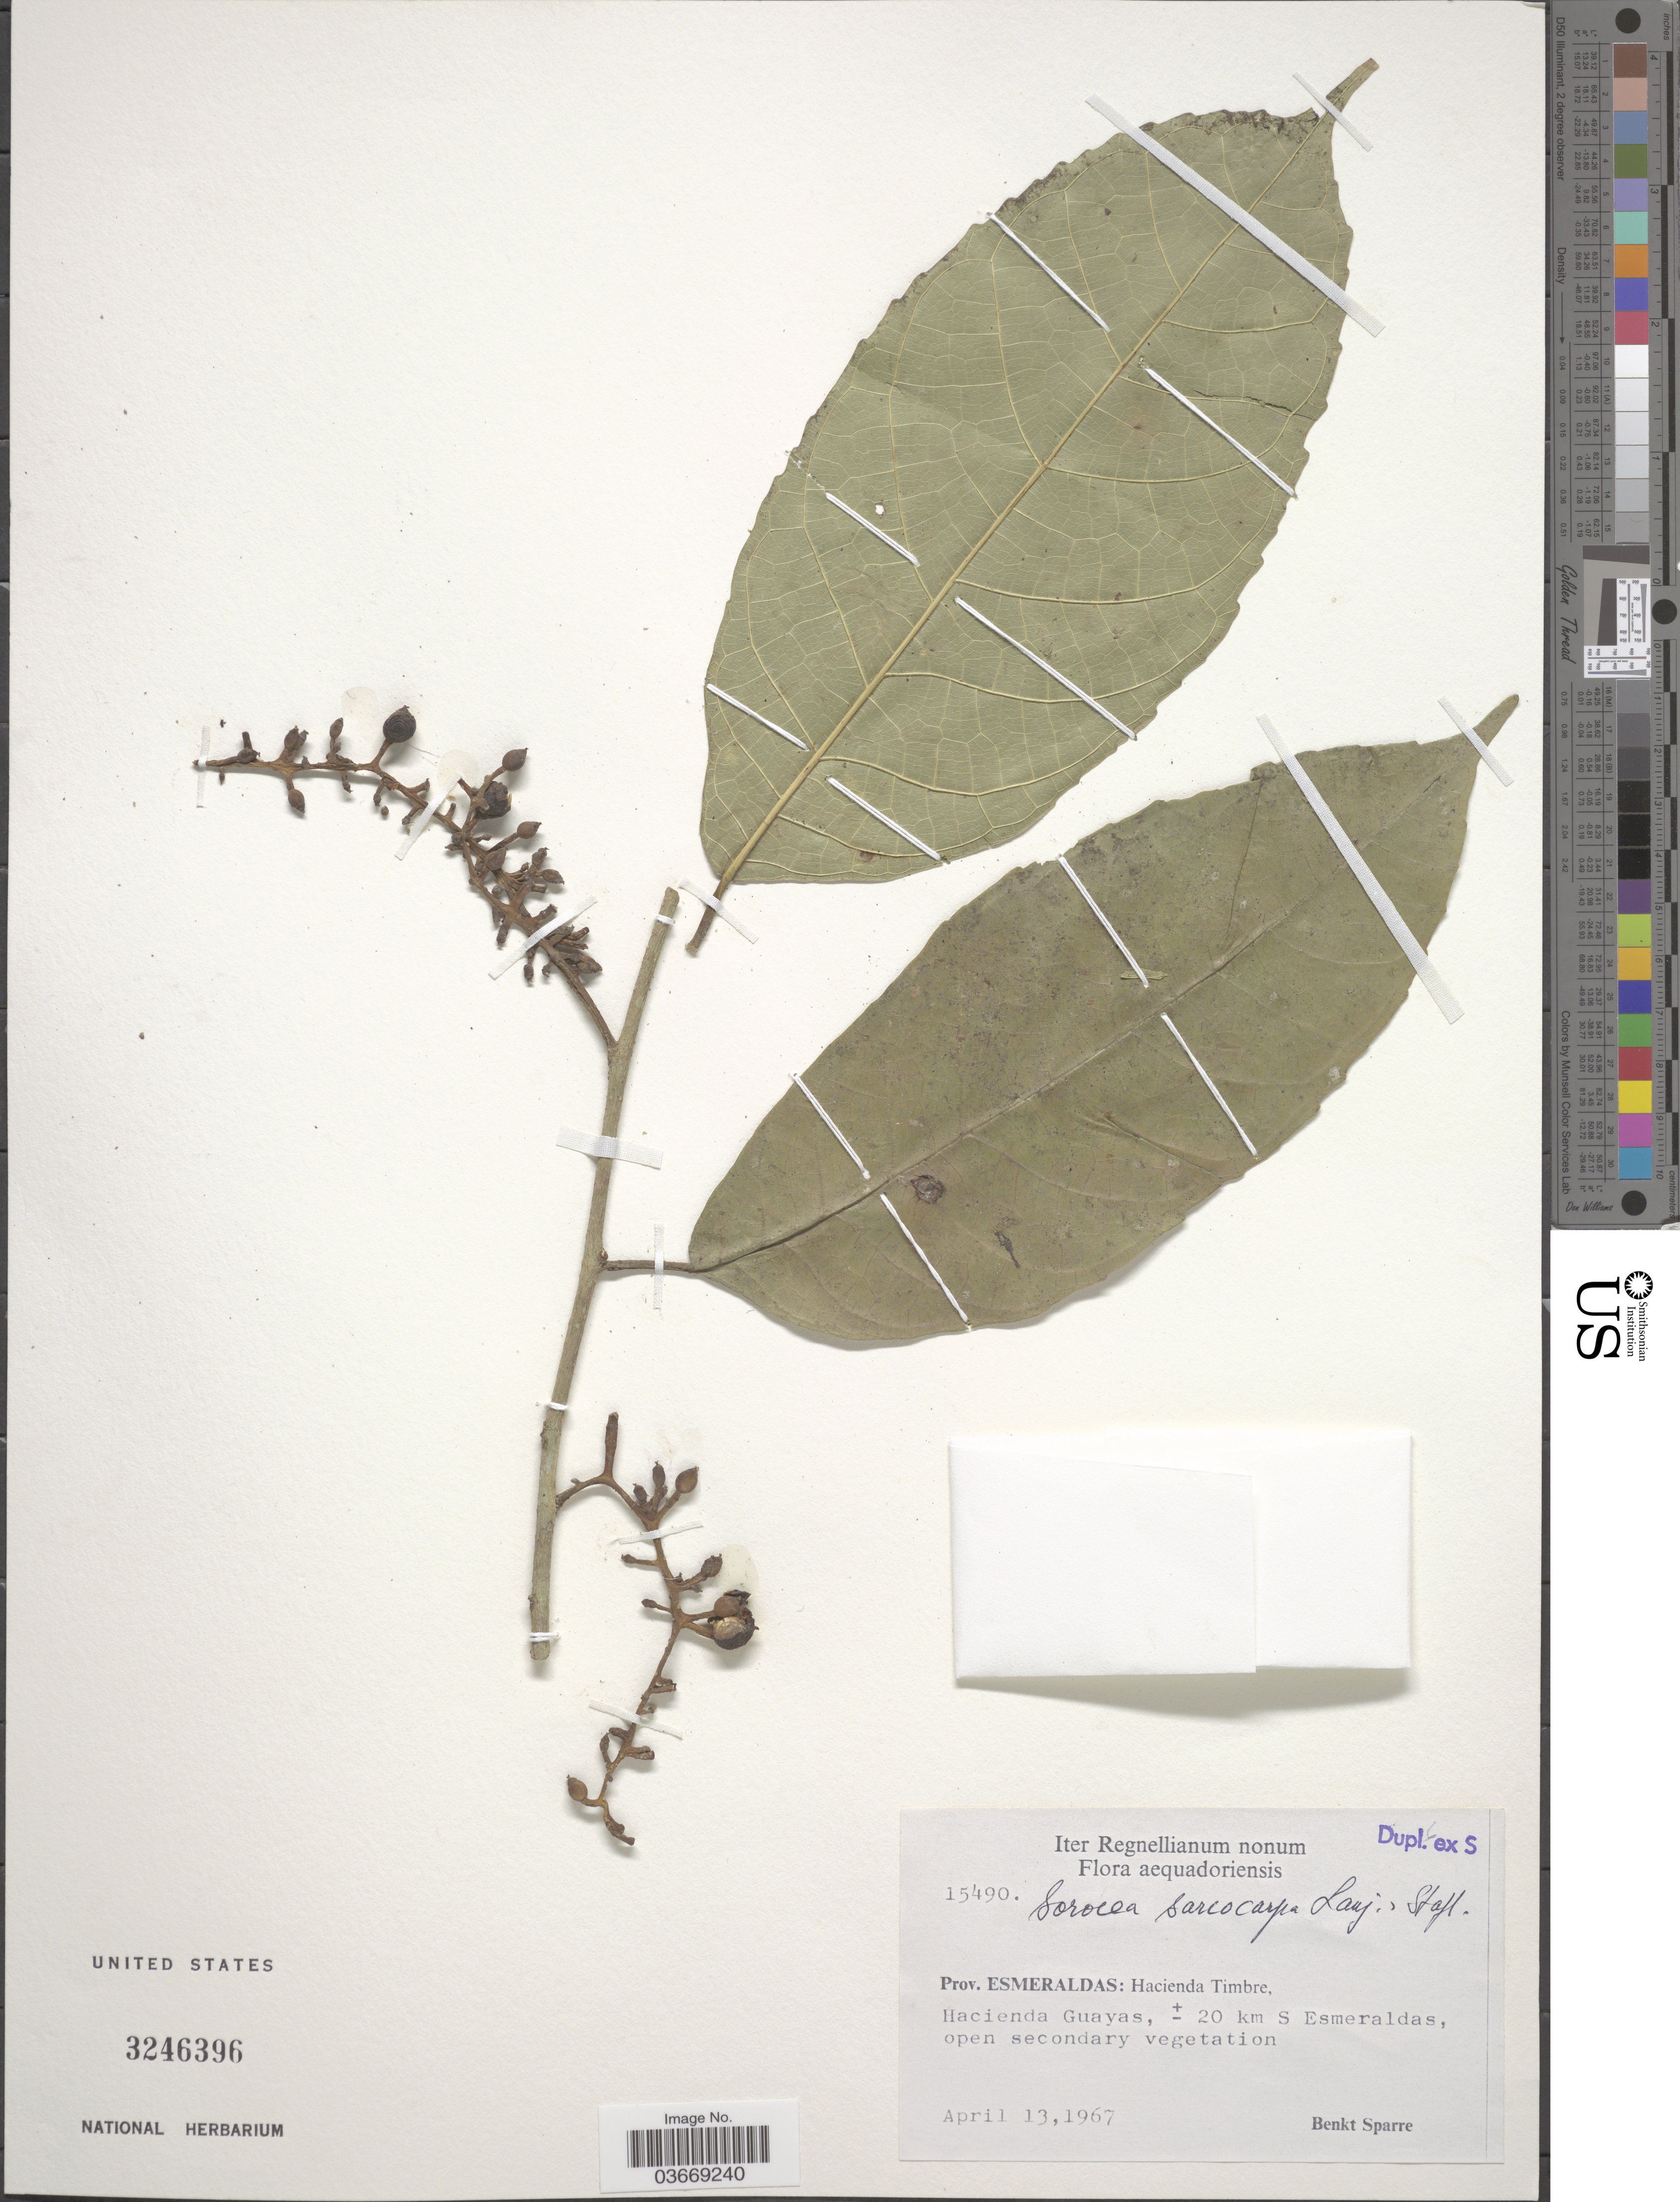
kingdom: Plantae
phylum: Tracheophyta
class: Magnoliopsida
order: Rosales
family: Moraceae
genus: Sorocea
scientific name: Sorocea sarcocarpa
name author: Lanj. & Wess. Boer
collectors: B. Sparre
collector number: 15490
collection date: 1967-04-13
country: Ecuador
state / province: Esmeraldas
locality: Hacienda Timbre, Hacienda Guayas, ± 20 km S Esmeraldas.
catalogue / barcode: US 3246396